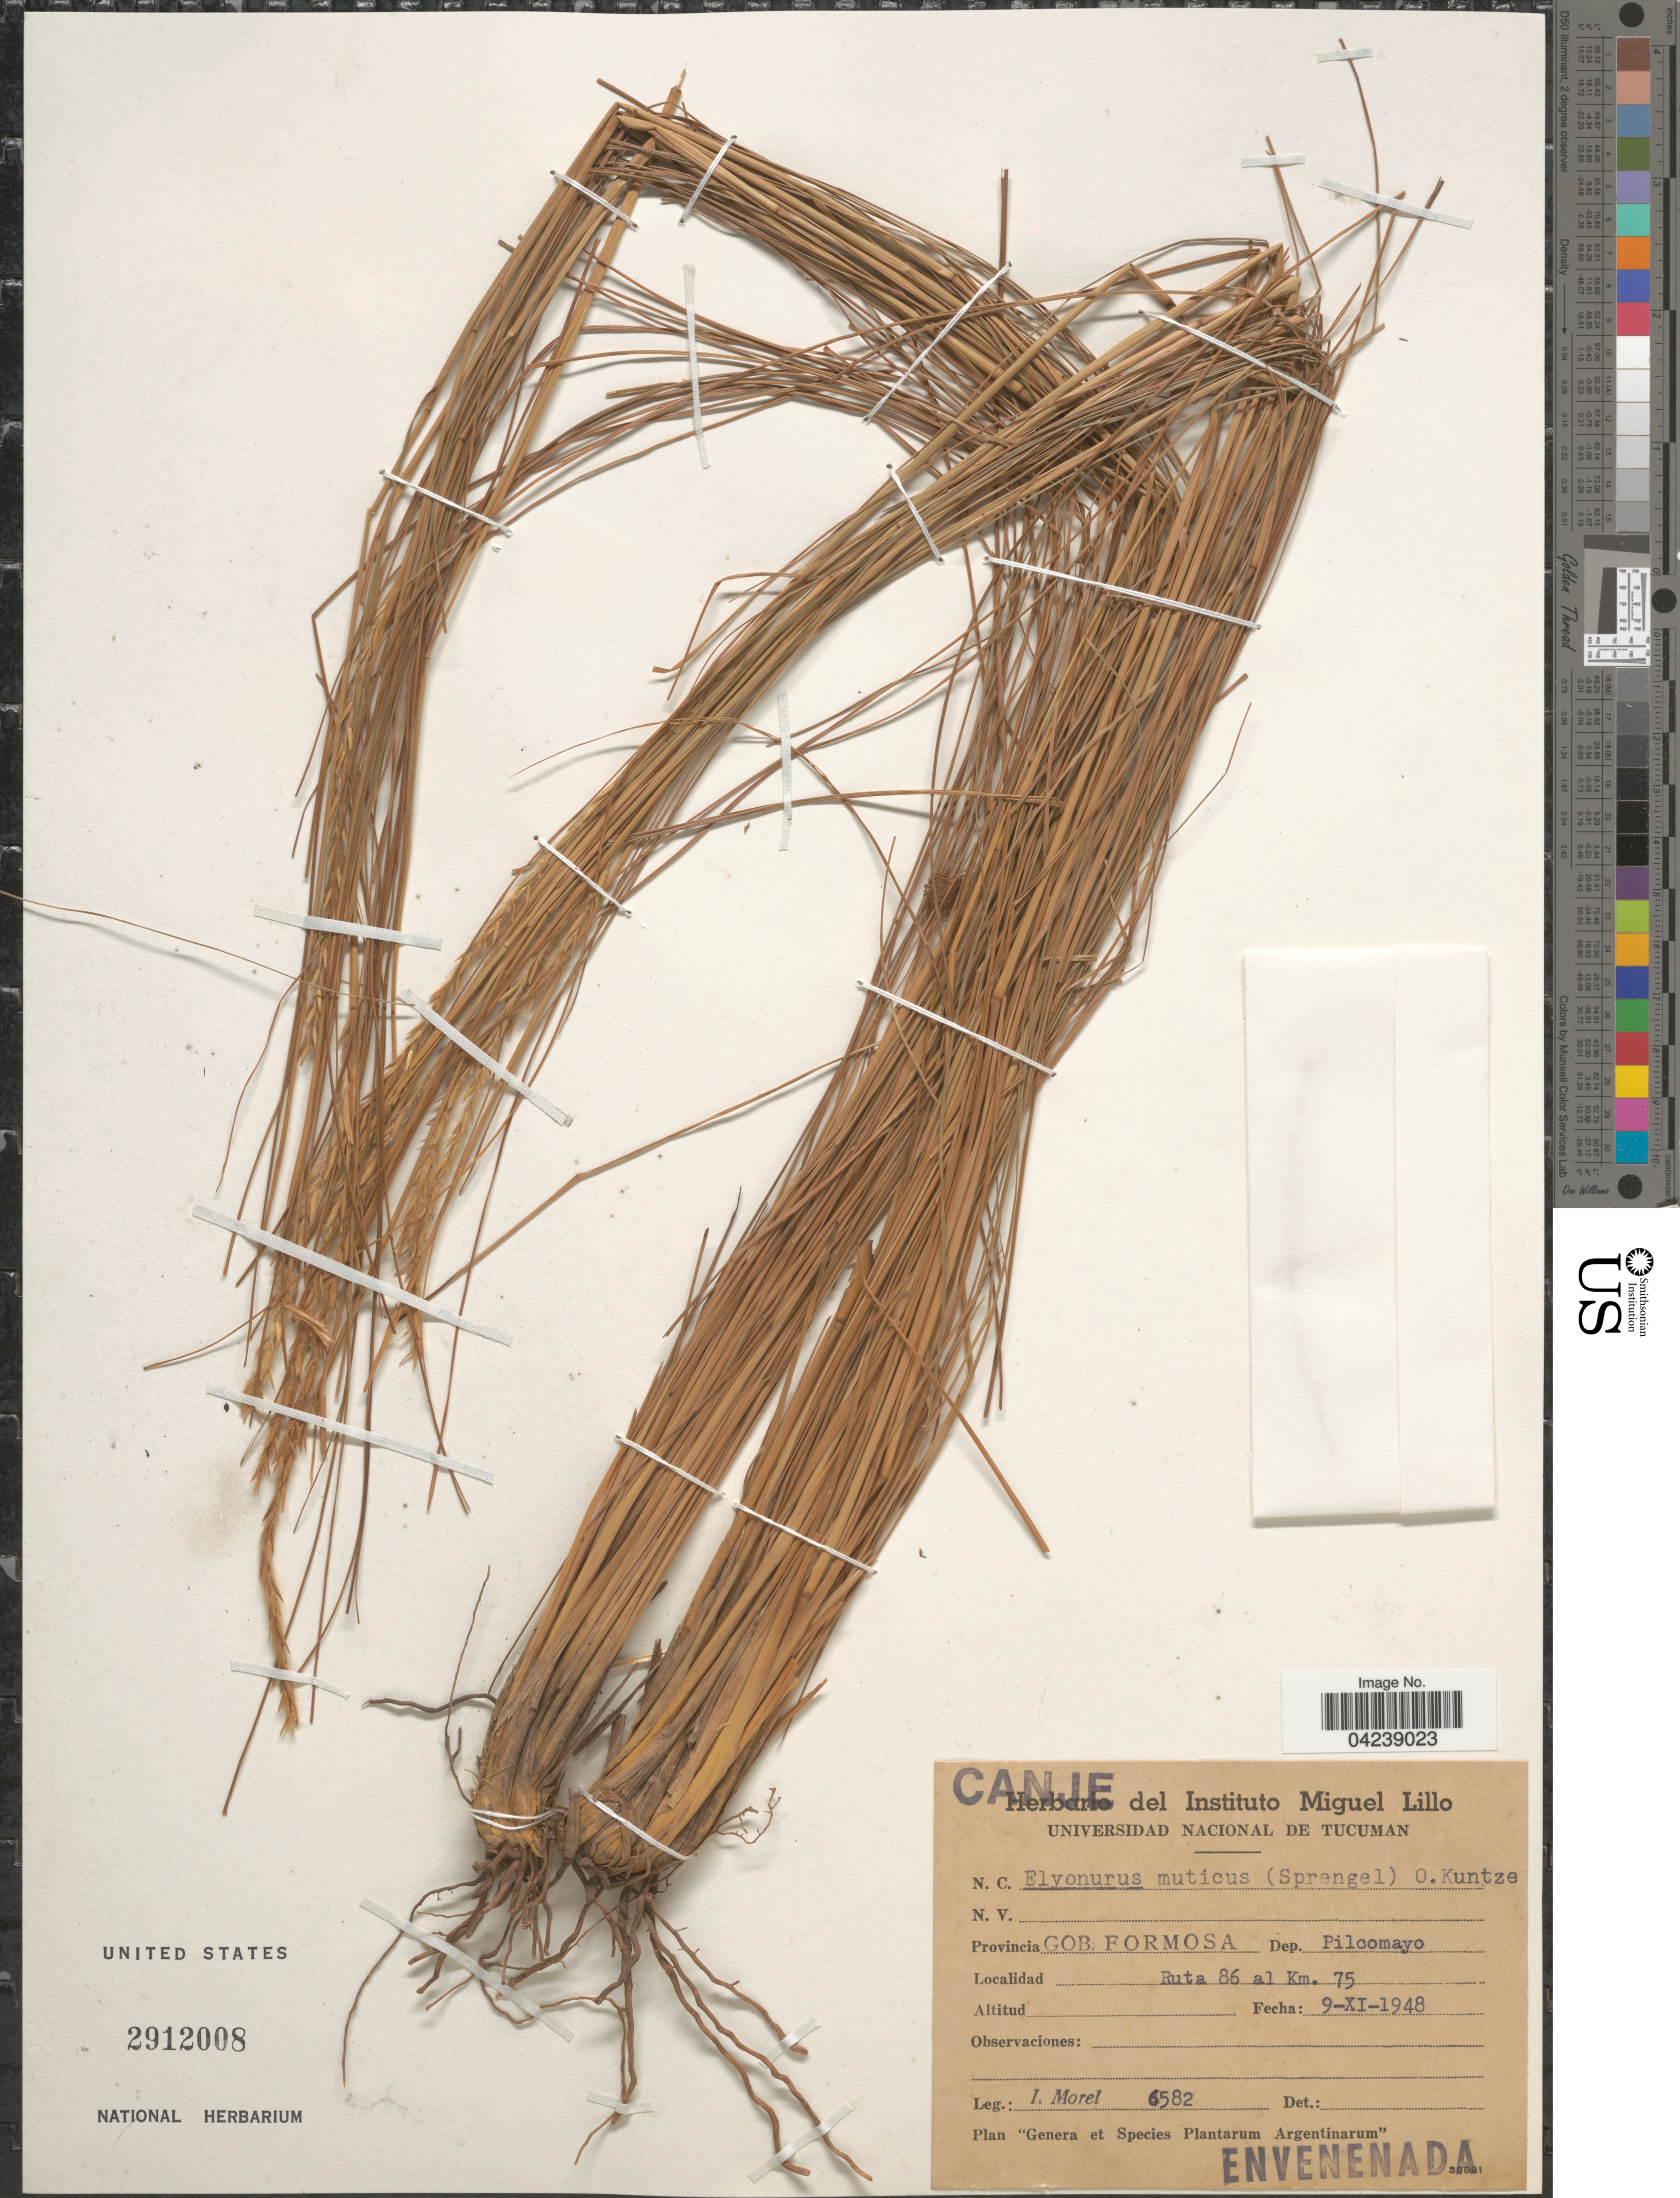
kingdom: Plantae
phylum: Tracheophyta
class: Liliopsida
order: Poales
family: Poaceae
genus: Elionurus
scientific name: Elionurus muticus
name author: (Spreng.) Kuntze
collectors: I. Morel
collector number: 6582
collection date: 1948-11-09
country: Argentina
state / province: Formosa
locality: Gob. Formosa. Dep. Pilcomayo. Ruta 86 al Km. 75.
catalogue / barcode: US 2912008